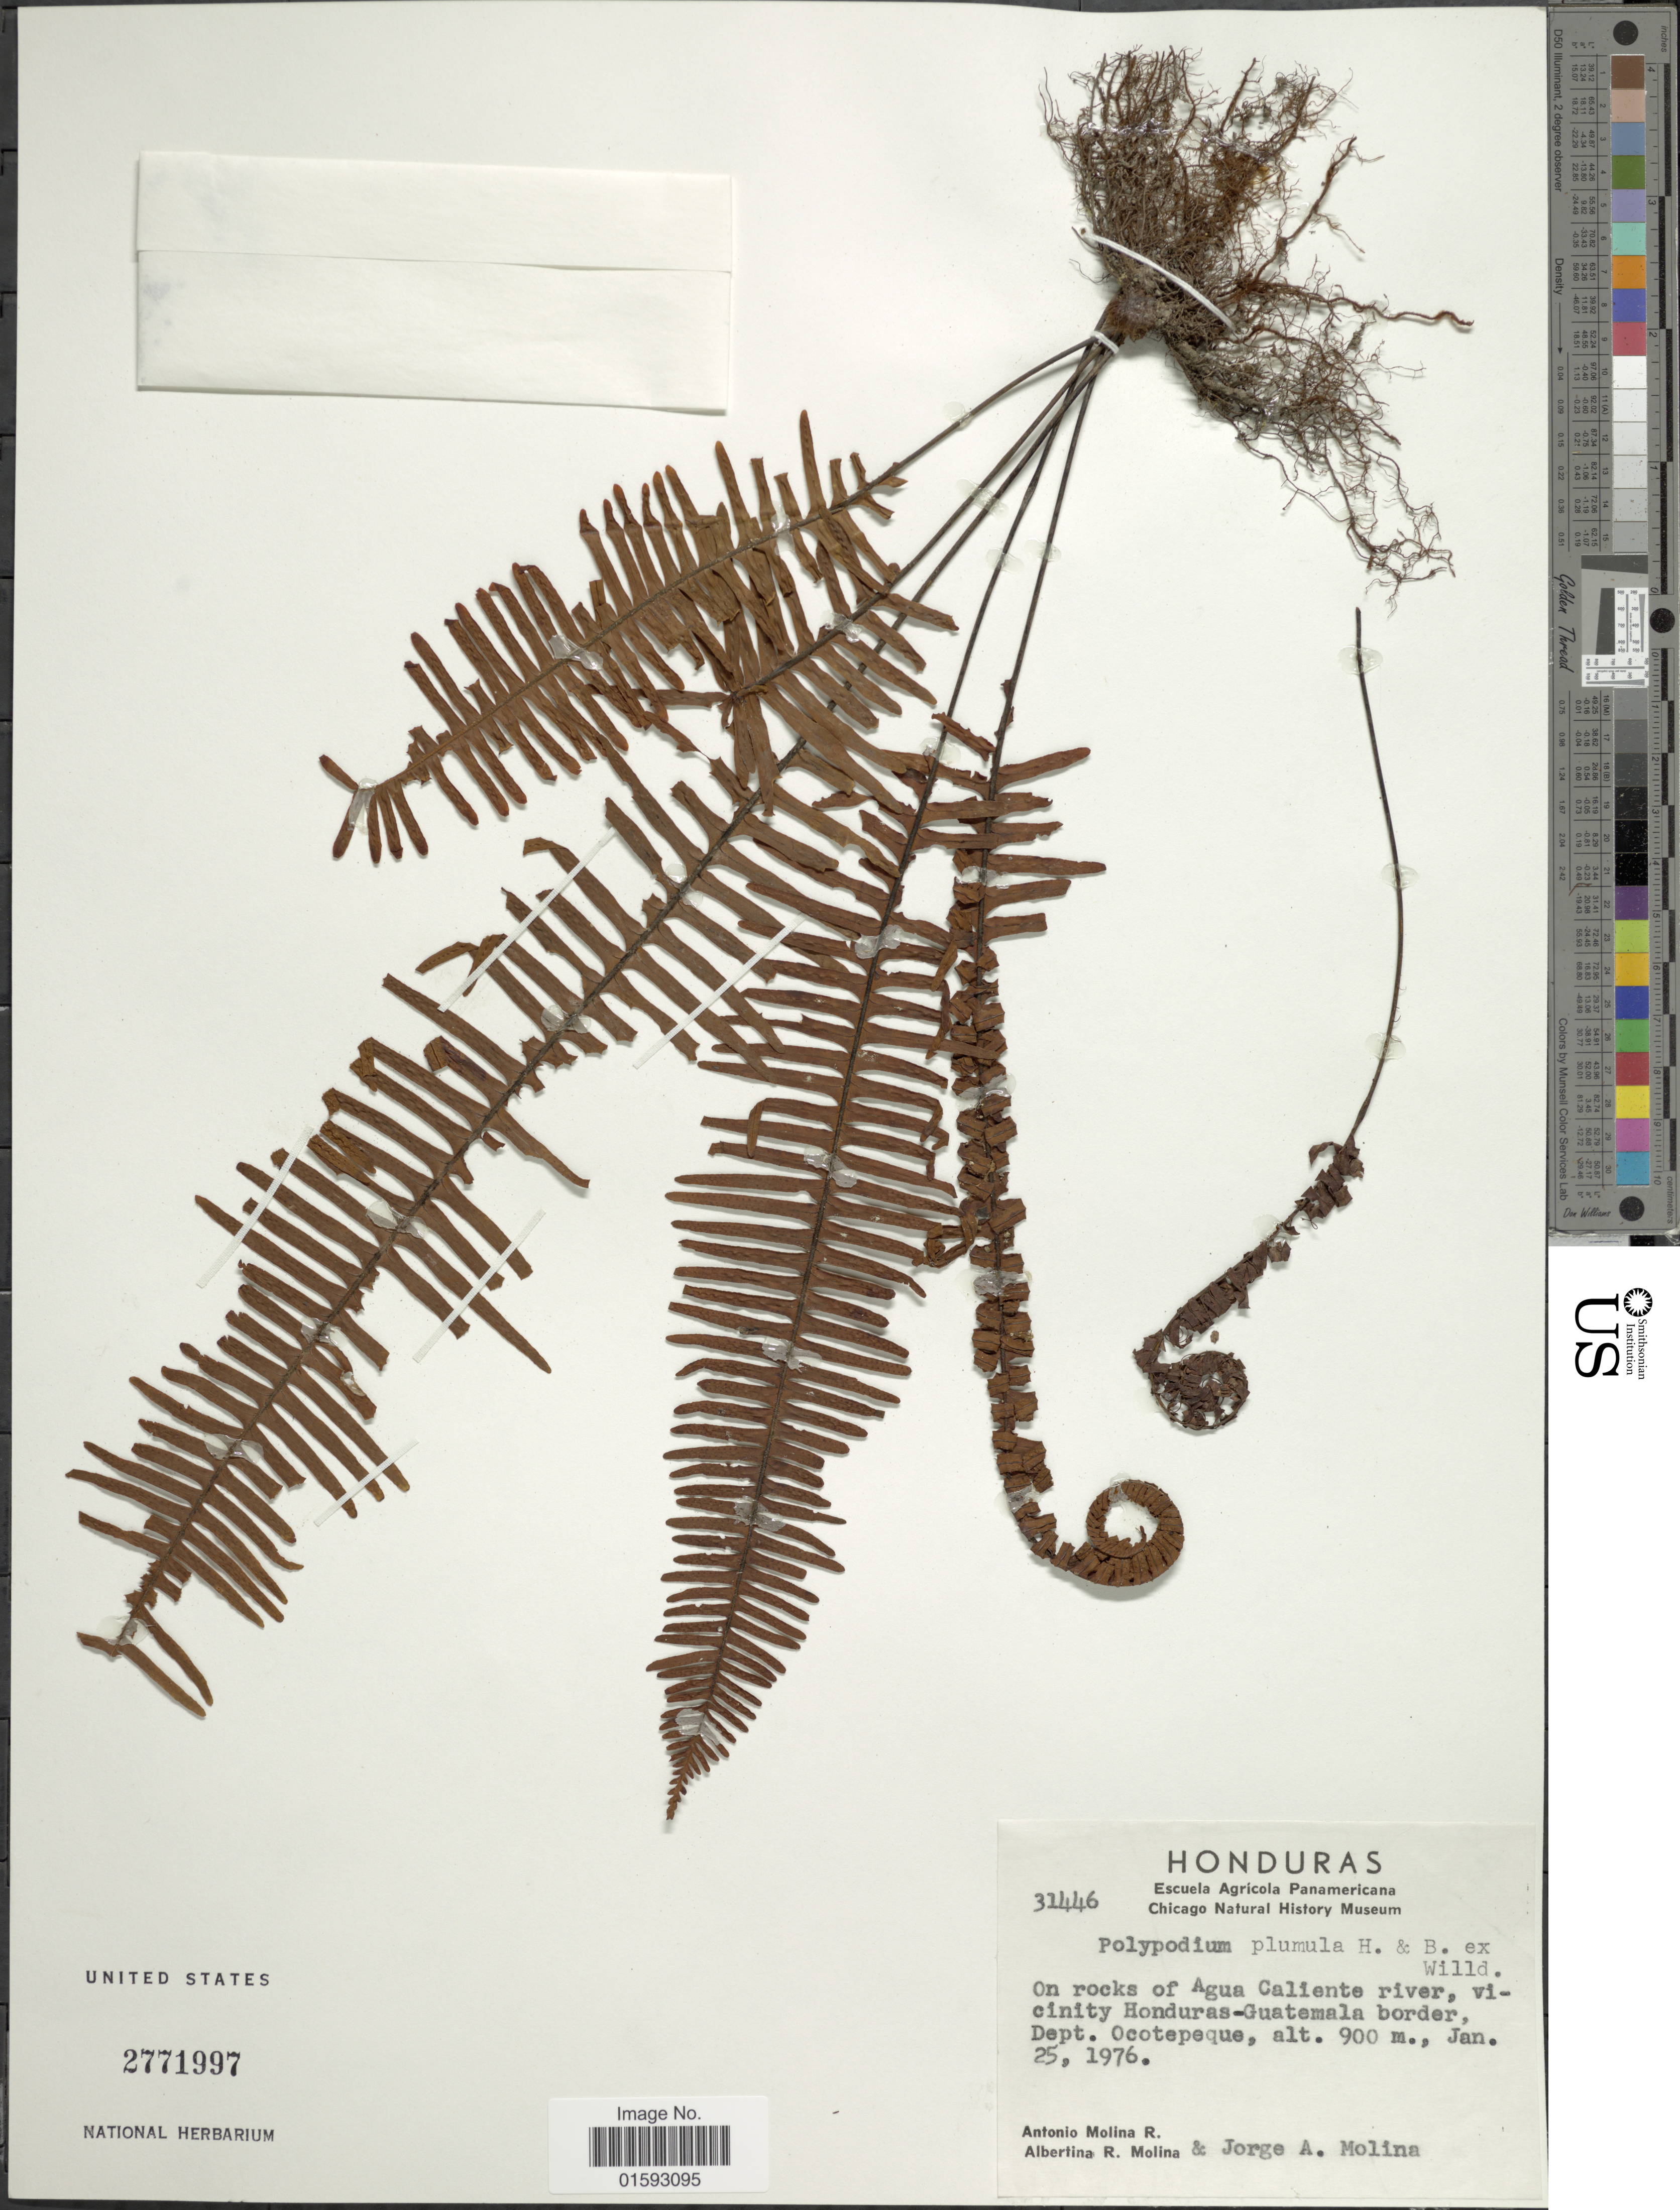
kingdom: Plantae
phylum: Tracheophyta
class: Polypodiopsida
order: Polypodiales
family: Polypodiaceae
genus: Pecluma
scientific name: Pecluma plumula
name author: (Humb. & Bonpl. ex Willd.) M.G. Price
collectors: A. Molina R., A. R. Molina & J. A. Molina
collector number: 31446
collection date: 1976-01-25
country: Honduras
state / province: Ocotepeque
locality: On rocks of Agua Caliente river, vicinity Honduras - Guatemala border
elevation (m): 900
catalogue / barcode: US 2771997